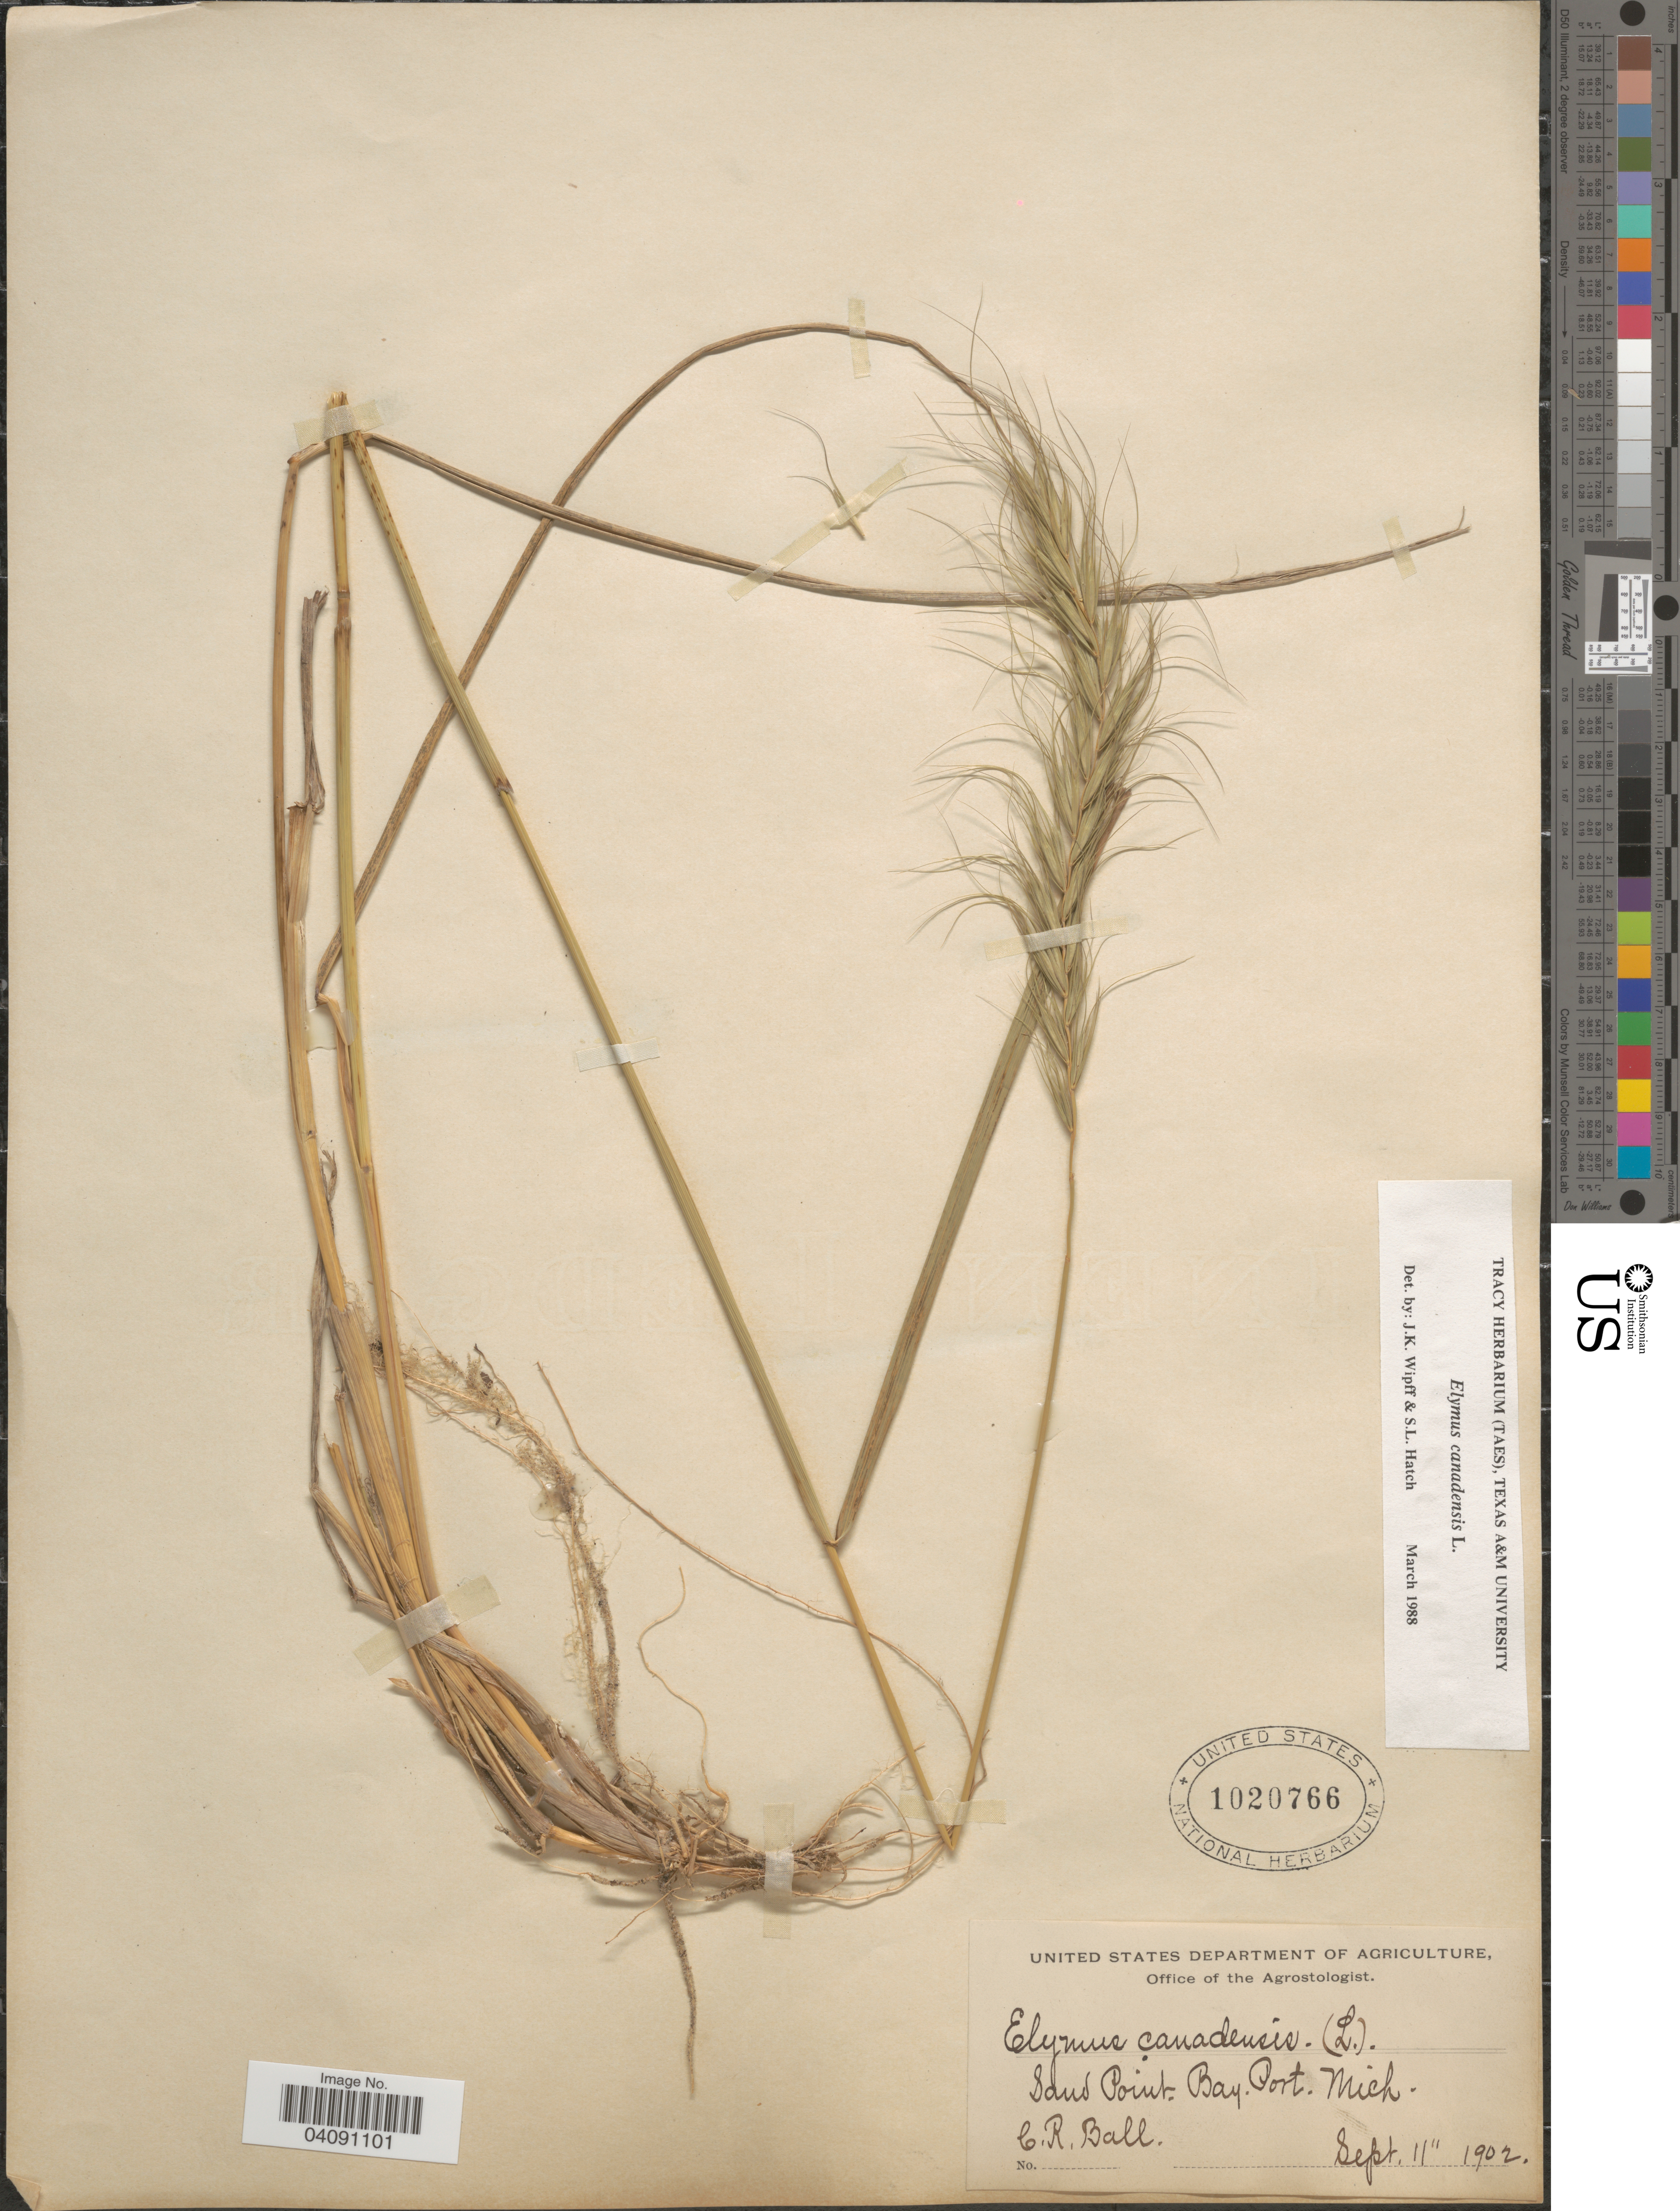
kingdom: Plantae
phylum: Tracheophyta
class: Liliopsida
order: Poales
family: Poaceae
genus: Elymus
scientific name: Elymus canadensis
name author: L.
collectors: C. R. Ball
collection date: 1902-09-11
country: United States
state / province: Michigan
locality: Sand Point. Bay. Port.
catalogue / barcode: US 1020766